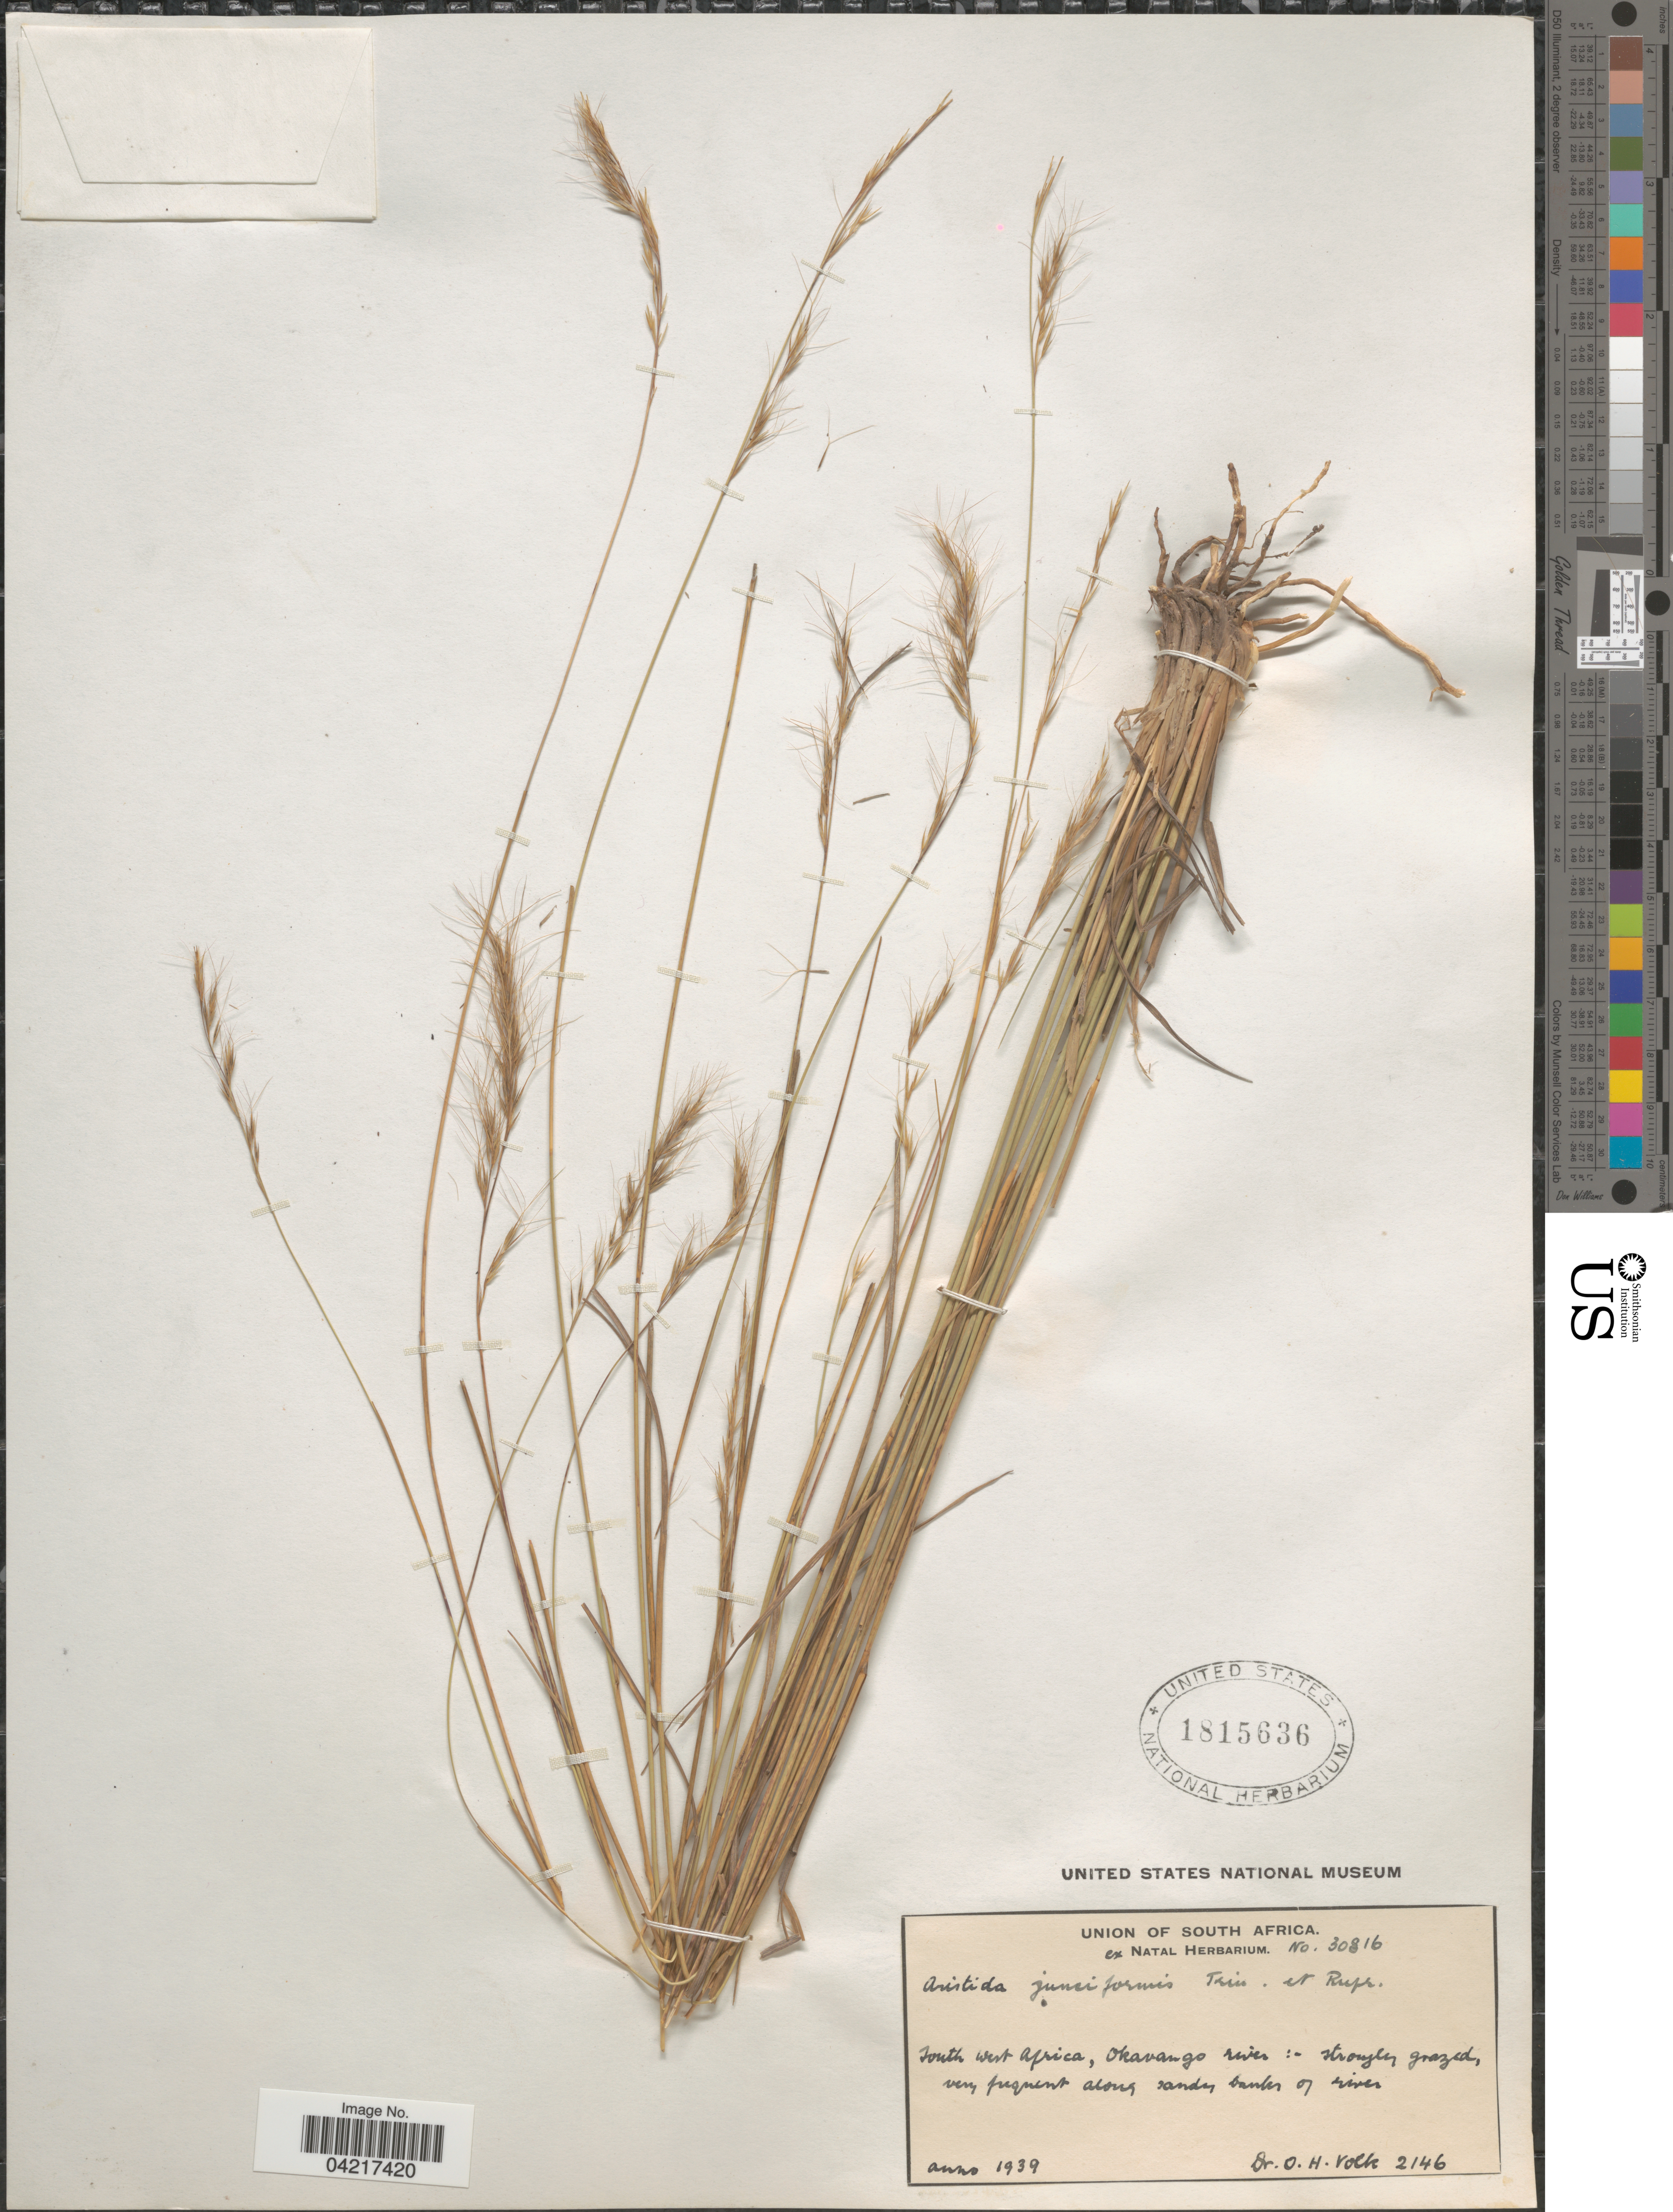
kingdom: Plantae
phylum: Tracheophyta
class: Liliopsida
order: Poales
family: Poaceae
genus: Aristida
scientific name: Aristida junciformis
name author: Trin. & Rupr.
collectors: O. Volk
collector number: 2146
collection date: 1939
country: Namibia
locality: Union of South Africa. South West Africa, Okavango river: strongly grazed, very frequent along sandy banks of river.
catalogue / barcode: US 1815636